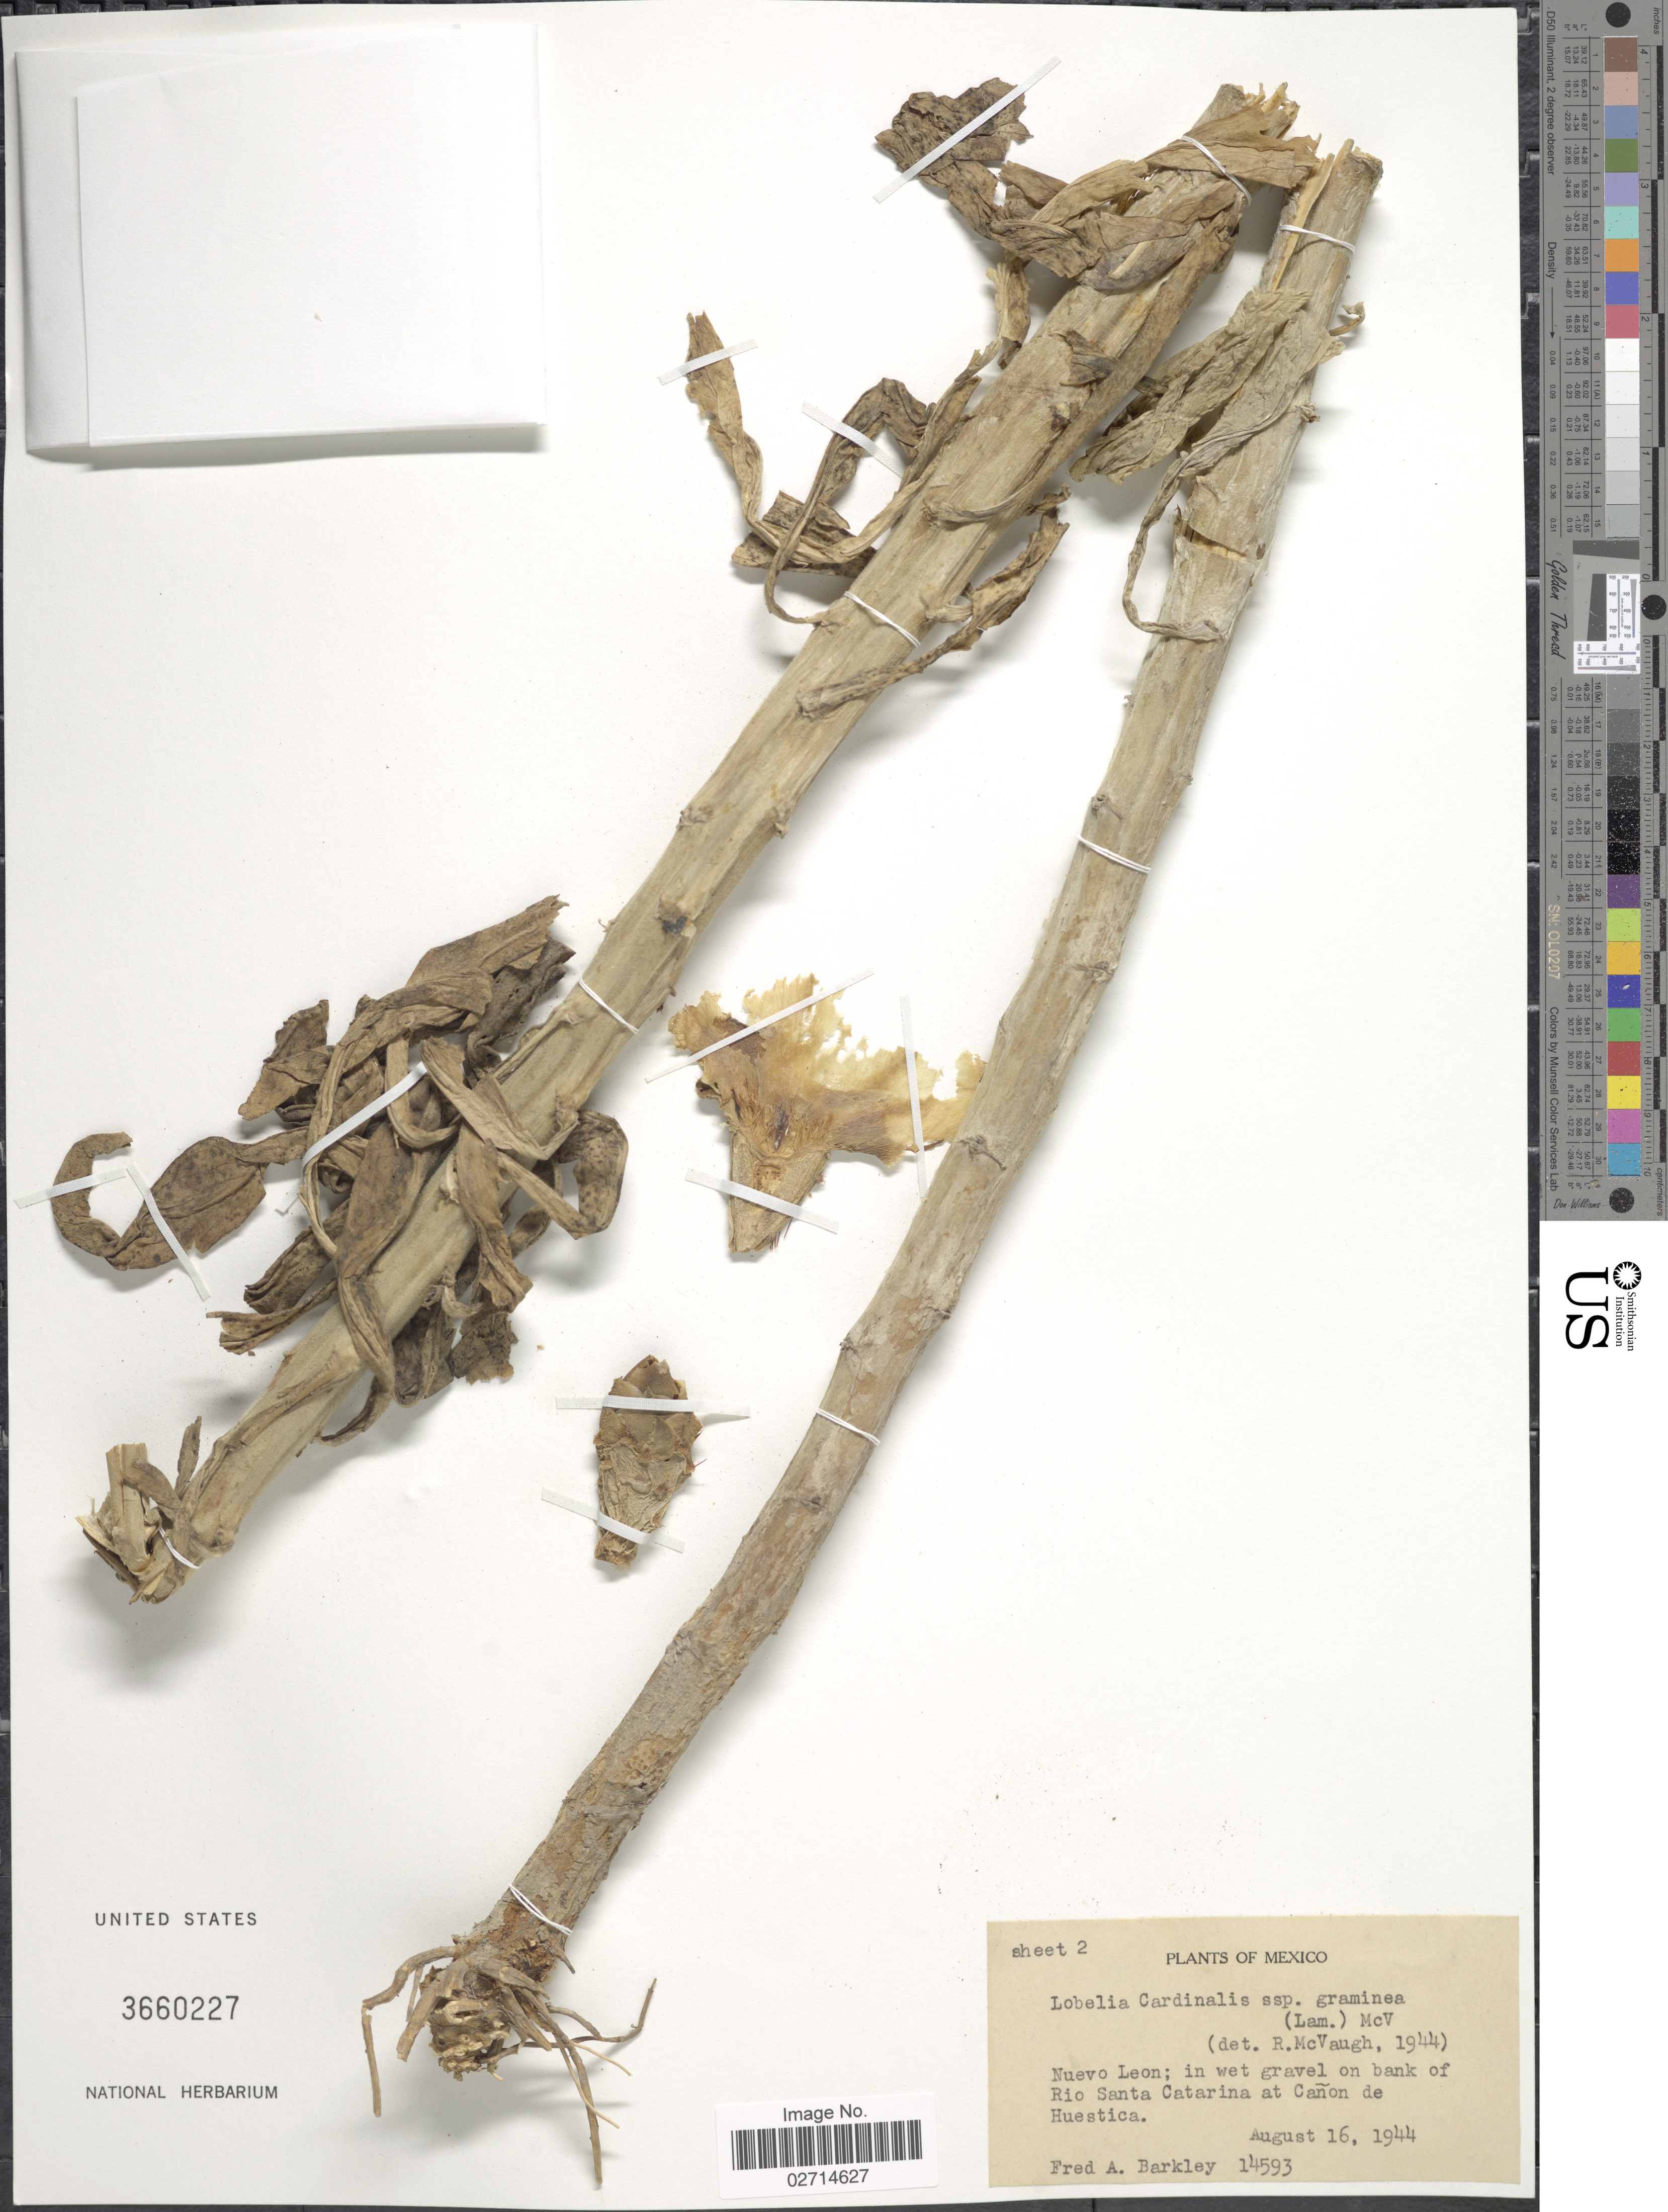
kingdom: Plantae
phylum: Tracheophyta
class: Magnoliopsida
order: Asterales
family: Campanulaceae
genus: Lobelia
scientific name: Lobelia cardinalis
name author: L.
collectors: F. A. Barkley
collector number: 14593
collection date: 1944-08-16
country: Mexico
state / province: Nuevo León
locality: In wet gravel on bank of Rio Santa Catarina at Canon de Huestica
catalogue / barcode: US 3660227